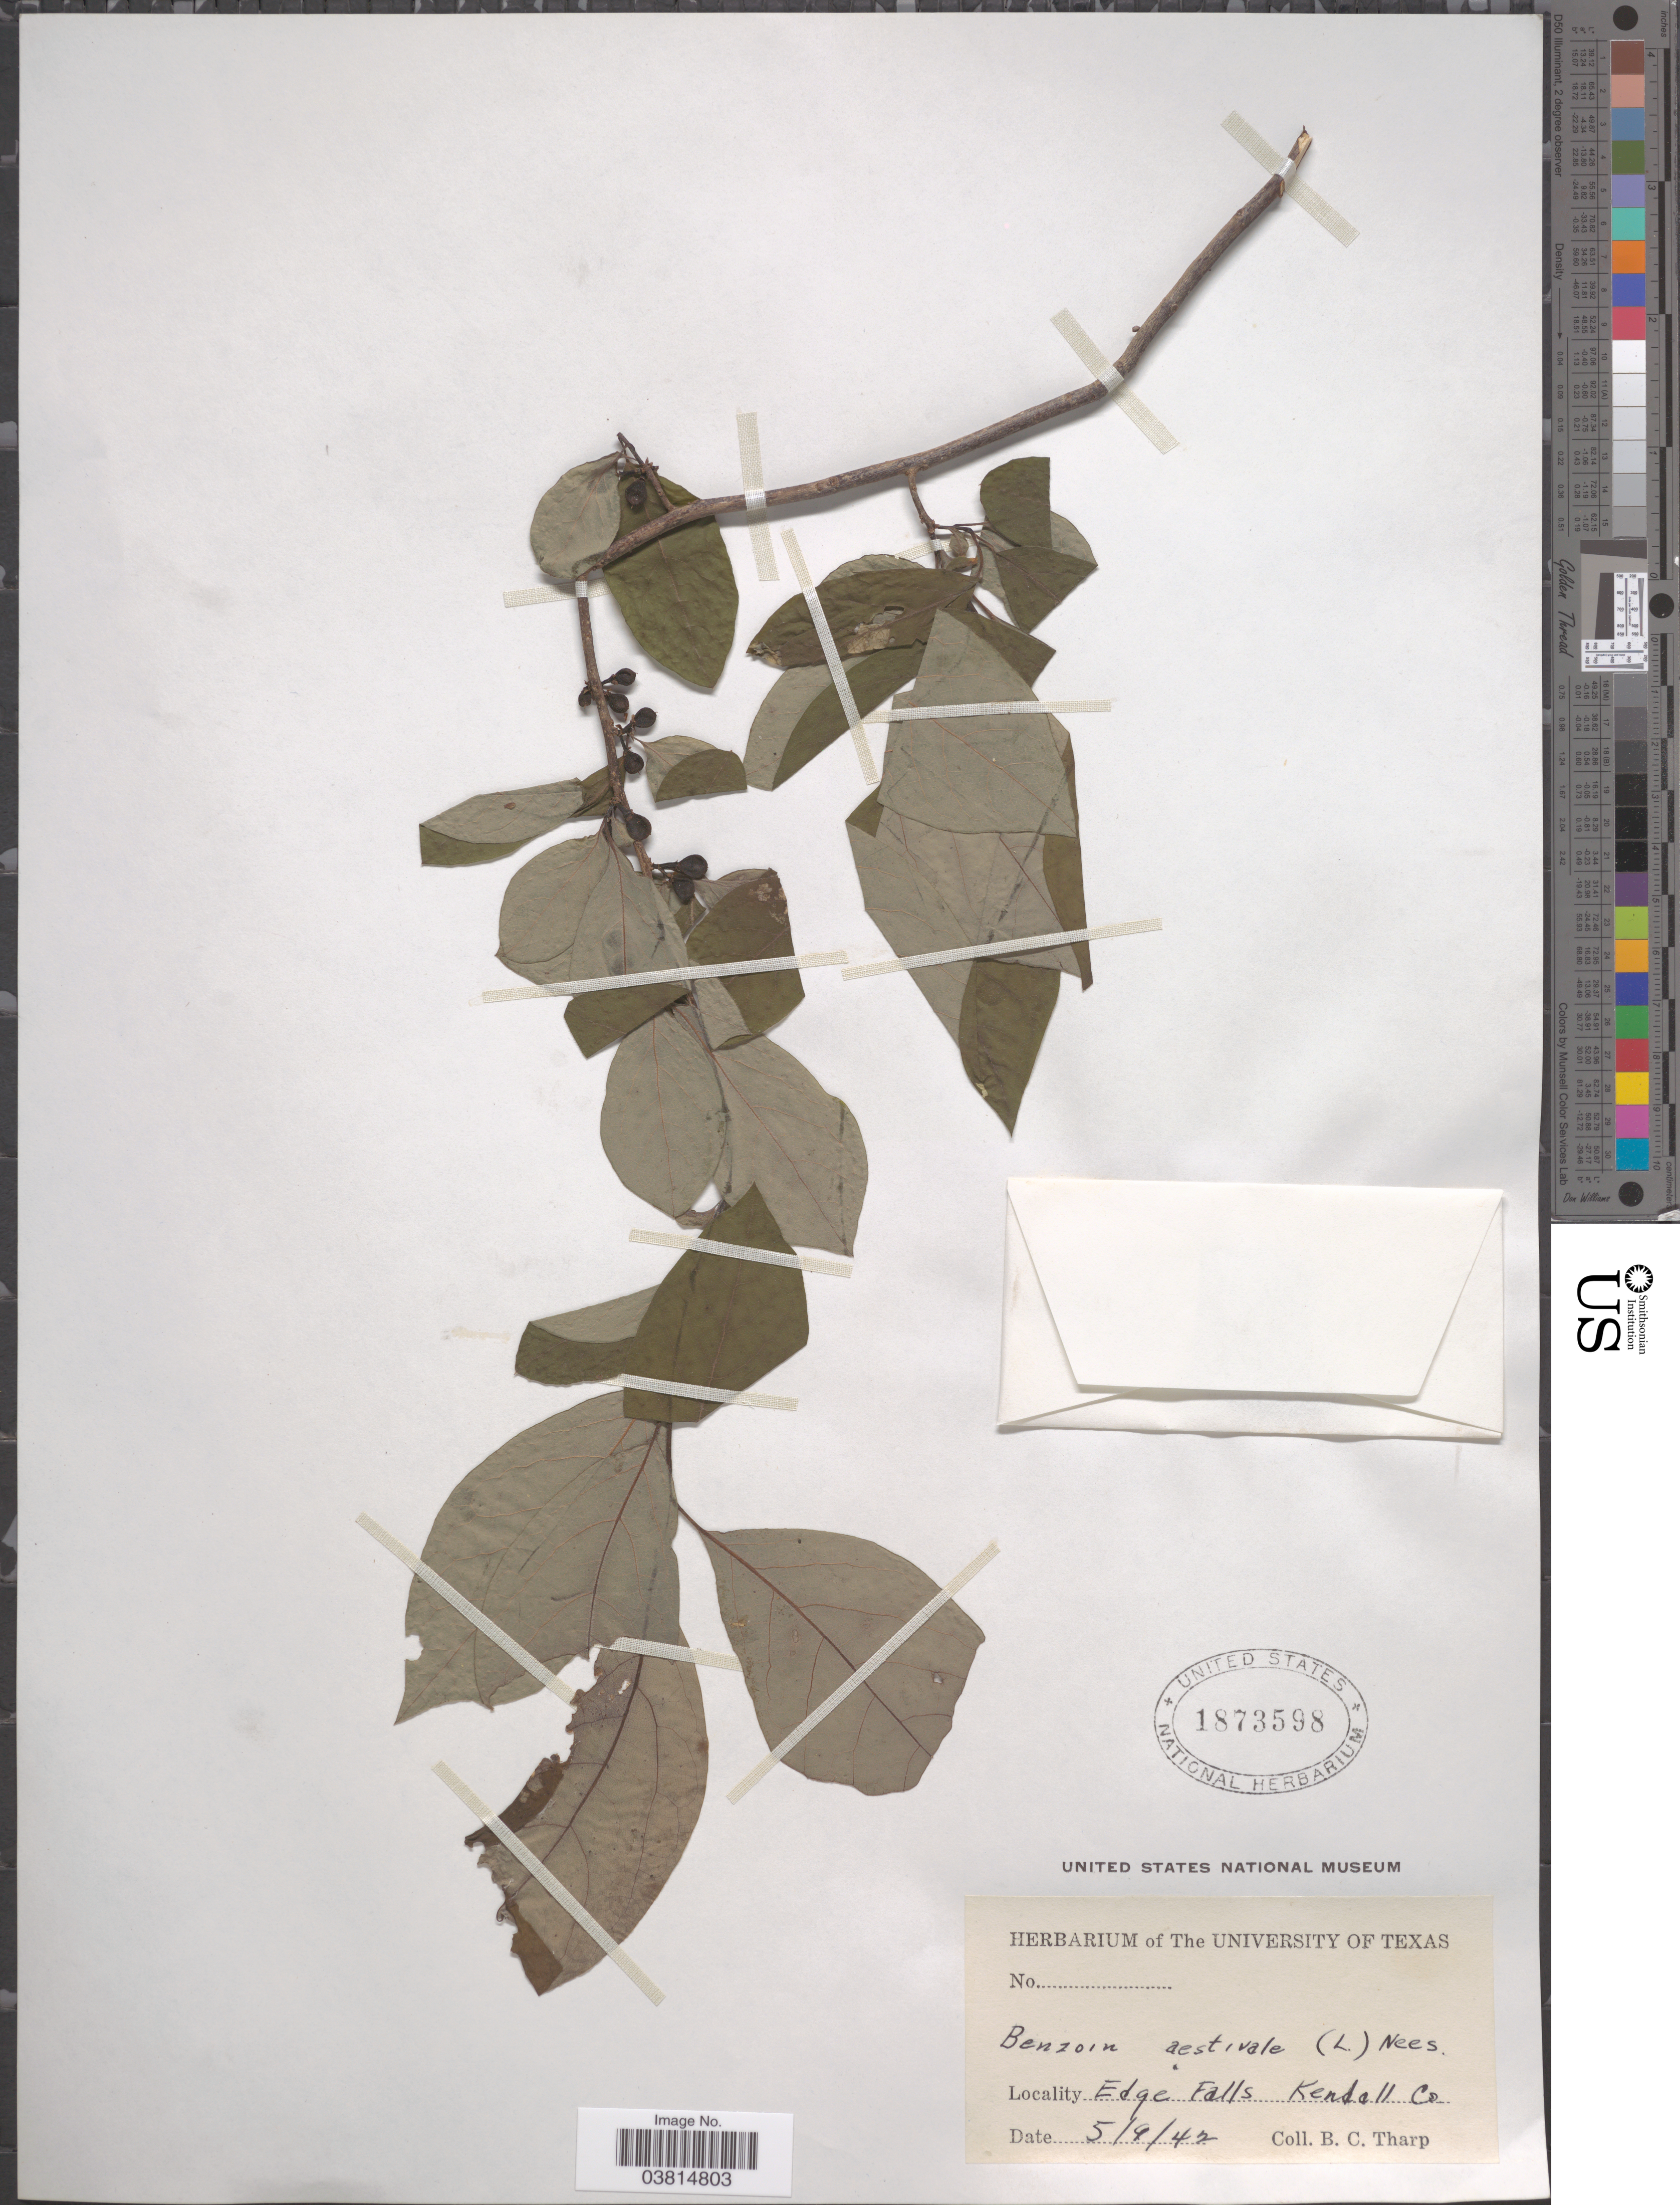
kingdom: Plantae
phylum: Tracheophyta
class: Magnoliopsida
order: Laurales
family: Lauraceae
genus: Lindera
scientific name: Lindera benzoin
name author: (L.) Blume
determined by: Strong, Mark T., (BOT), Smithsonian Institution - National Museum of Natural History (UNITED STATES)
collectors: B. C. Tharp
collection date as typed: Transcribed d/m/y: 9/5/42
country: United States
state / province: Texas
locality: Edge Falls, Kendall Co.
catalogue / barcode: US 1873598